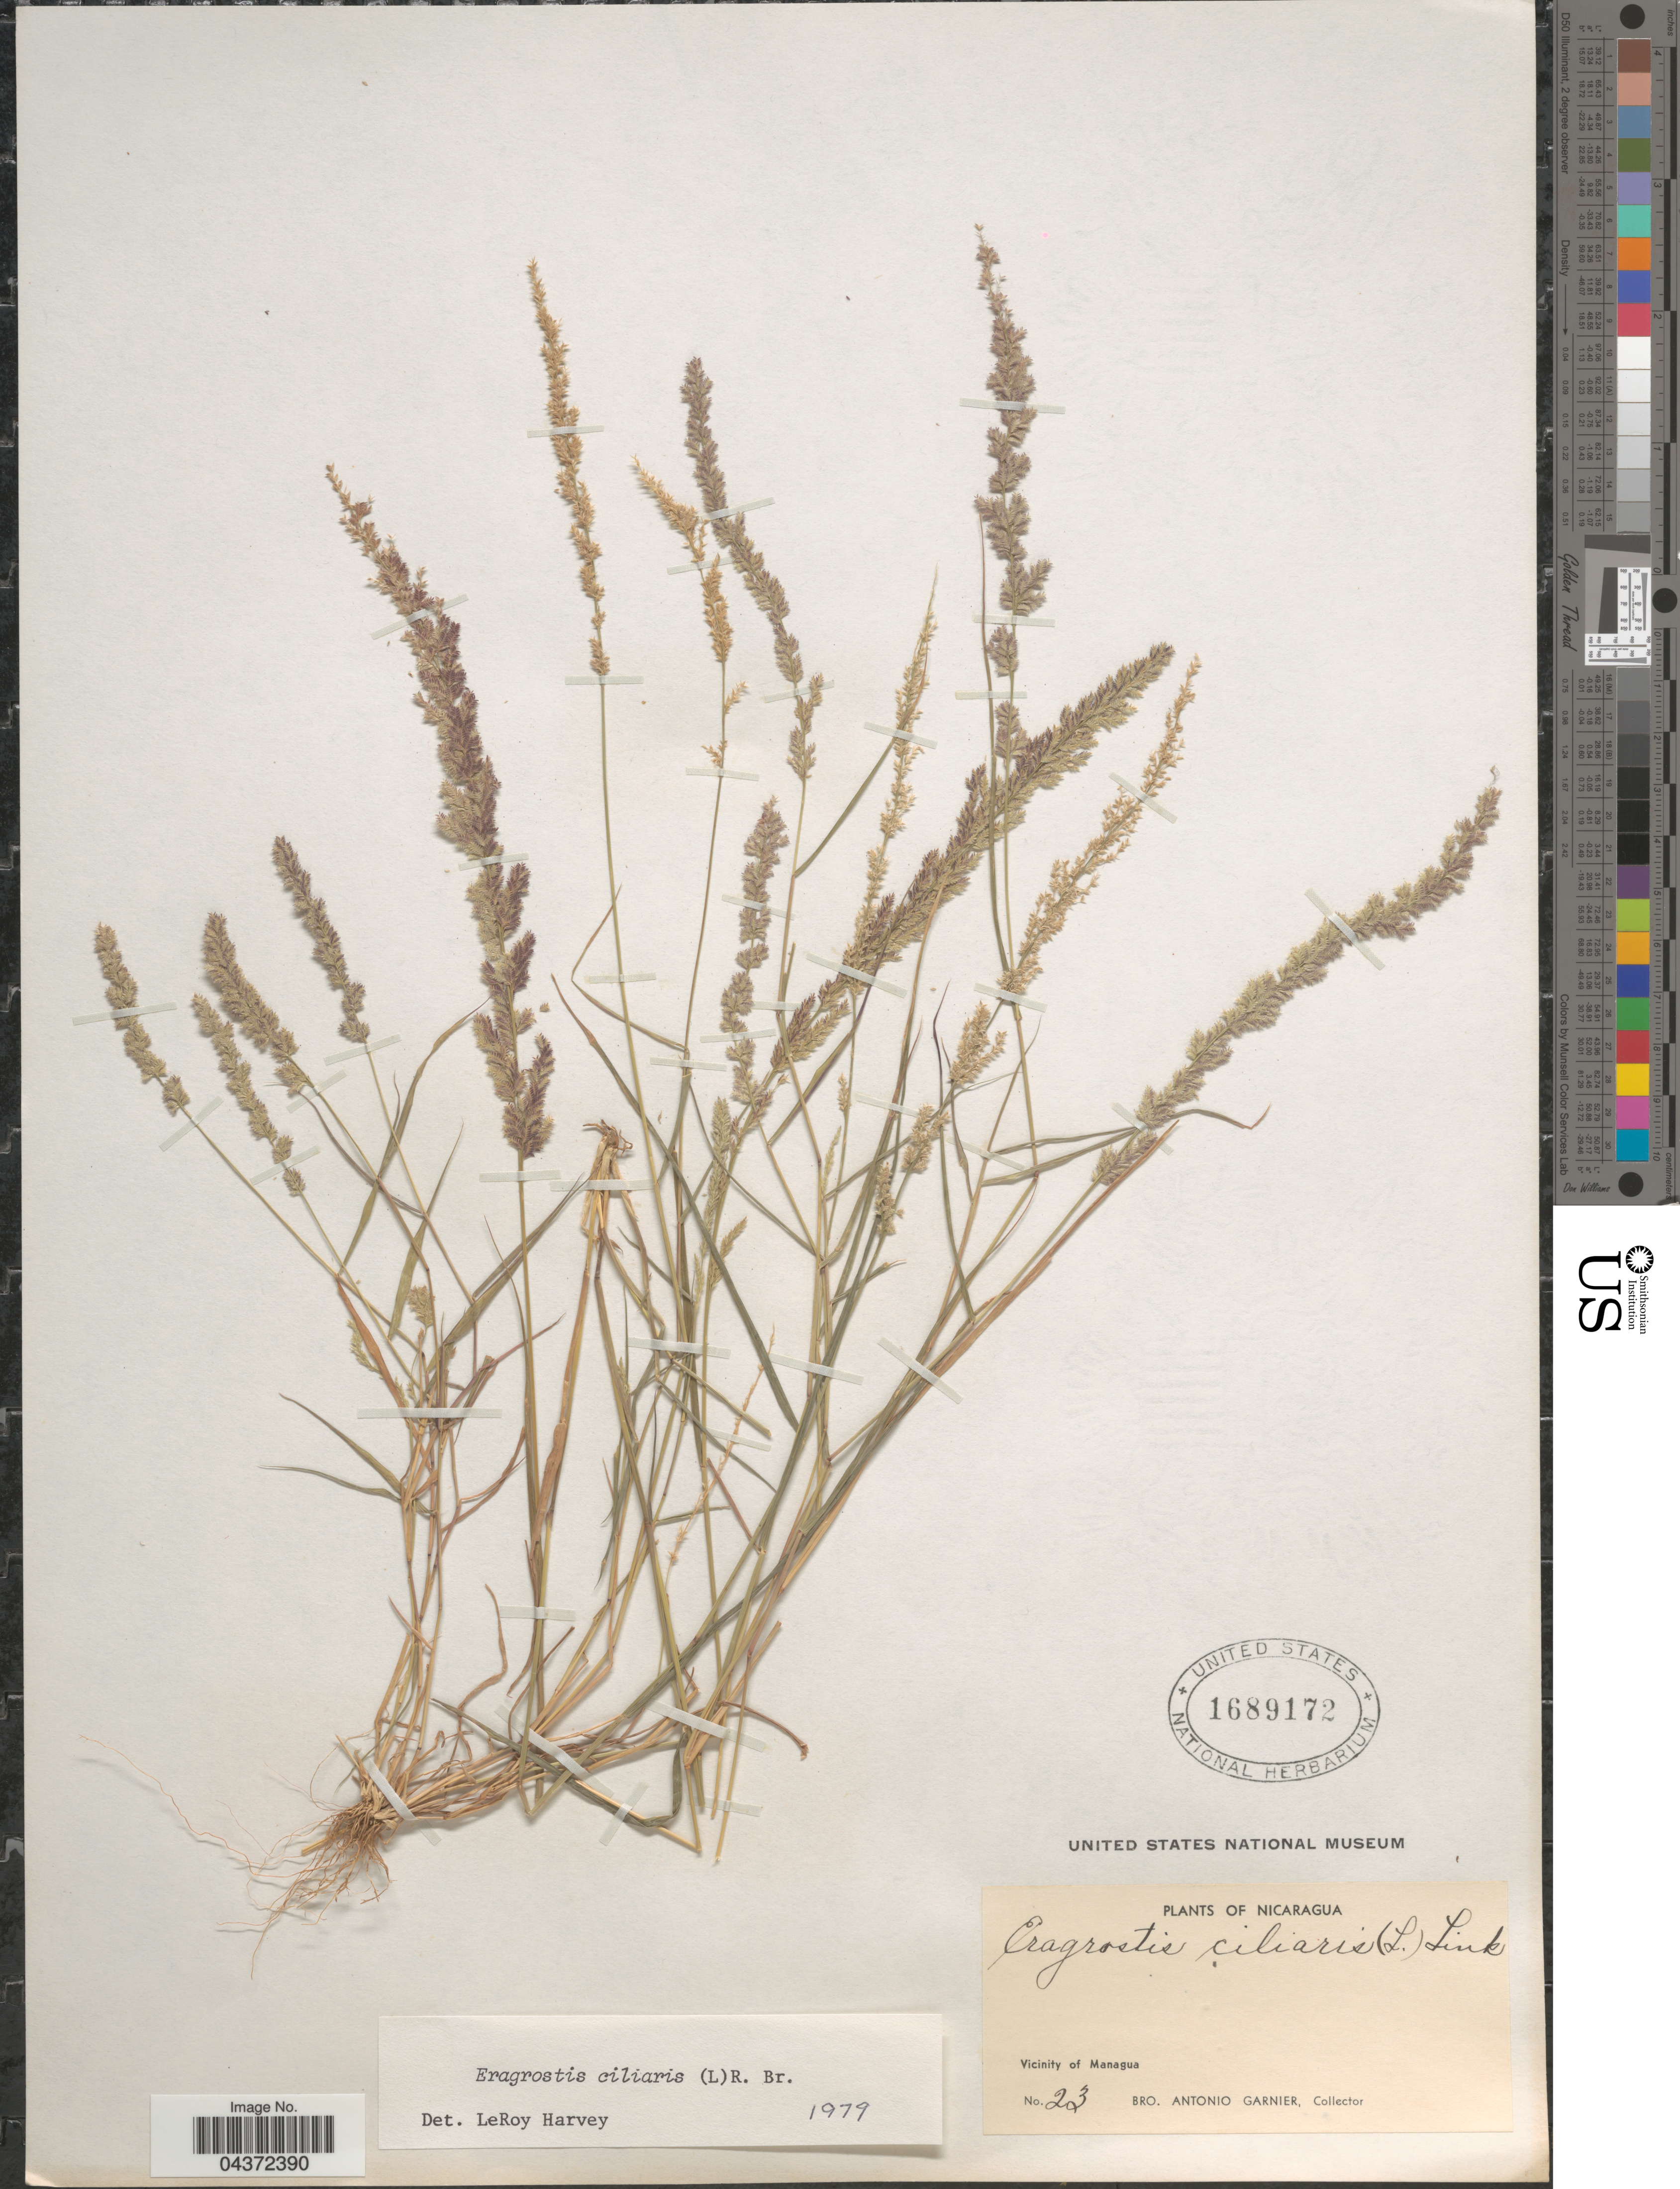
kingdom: Plantae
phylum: Tracheophyta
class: Liliopsida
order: Poales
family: Poaceae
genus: Eragrostis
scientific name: Eragrostis ciliaris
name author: (L.) R. Br.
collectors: Bro. A. Garnier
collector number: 23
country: Nicaragua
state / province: Managua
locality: Vicinity of Managua.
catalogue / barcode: US 1689172